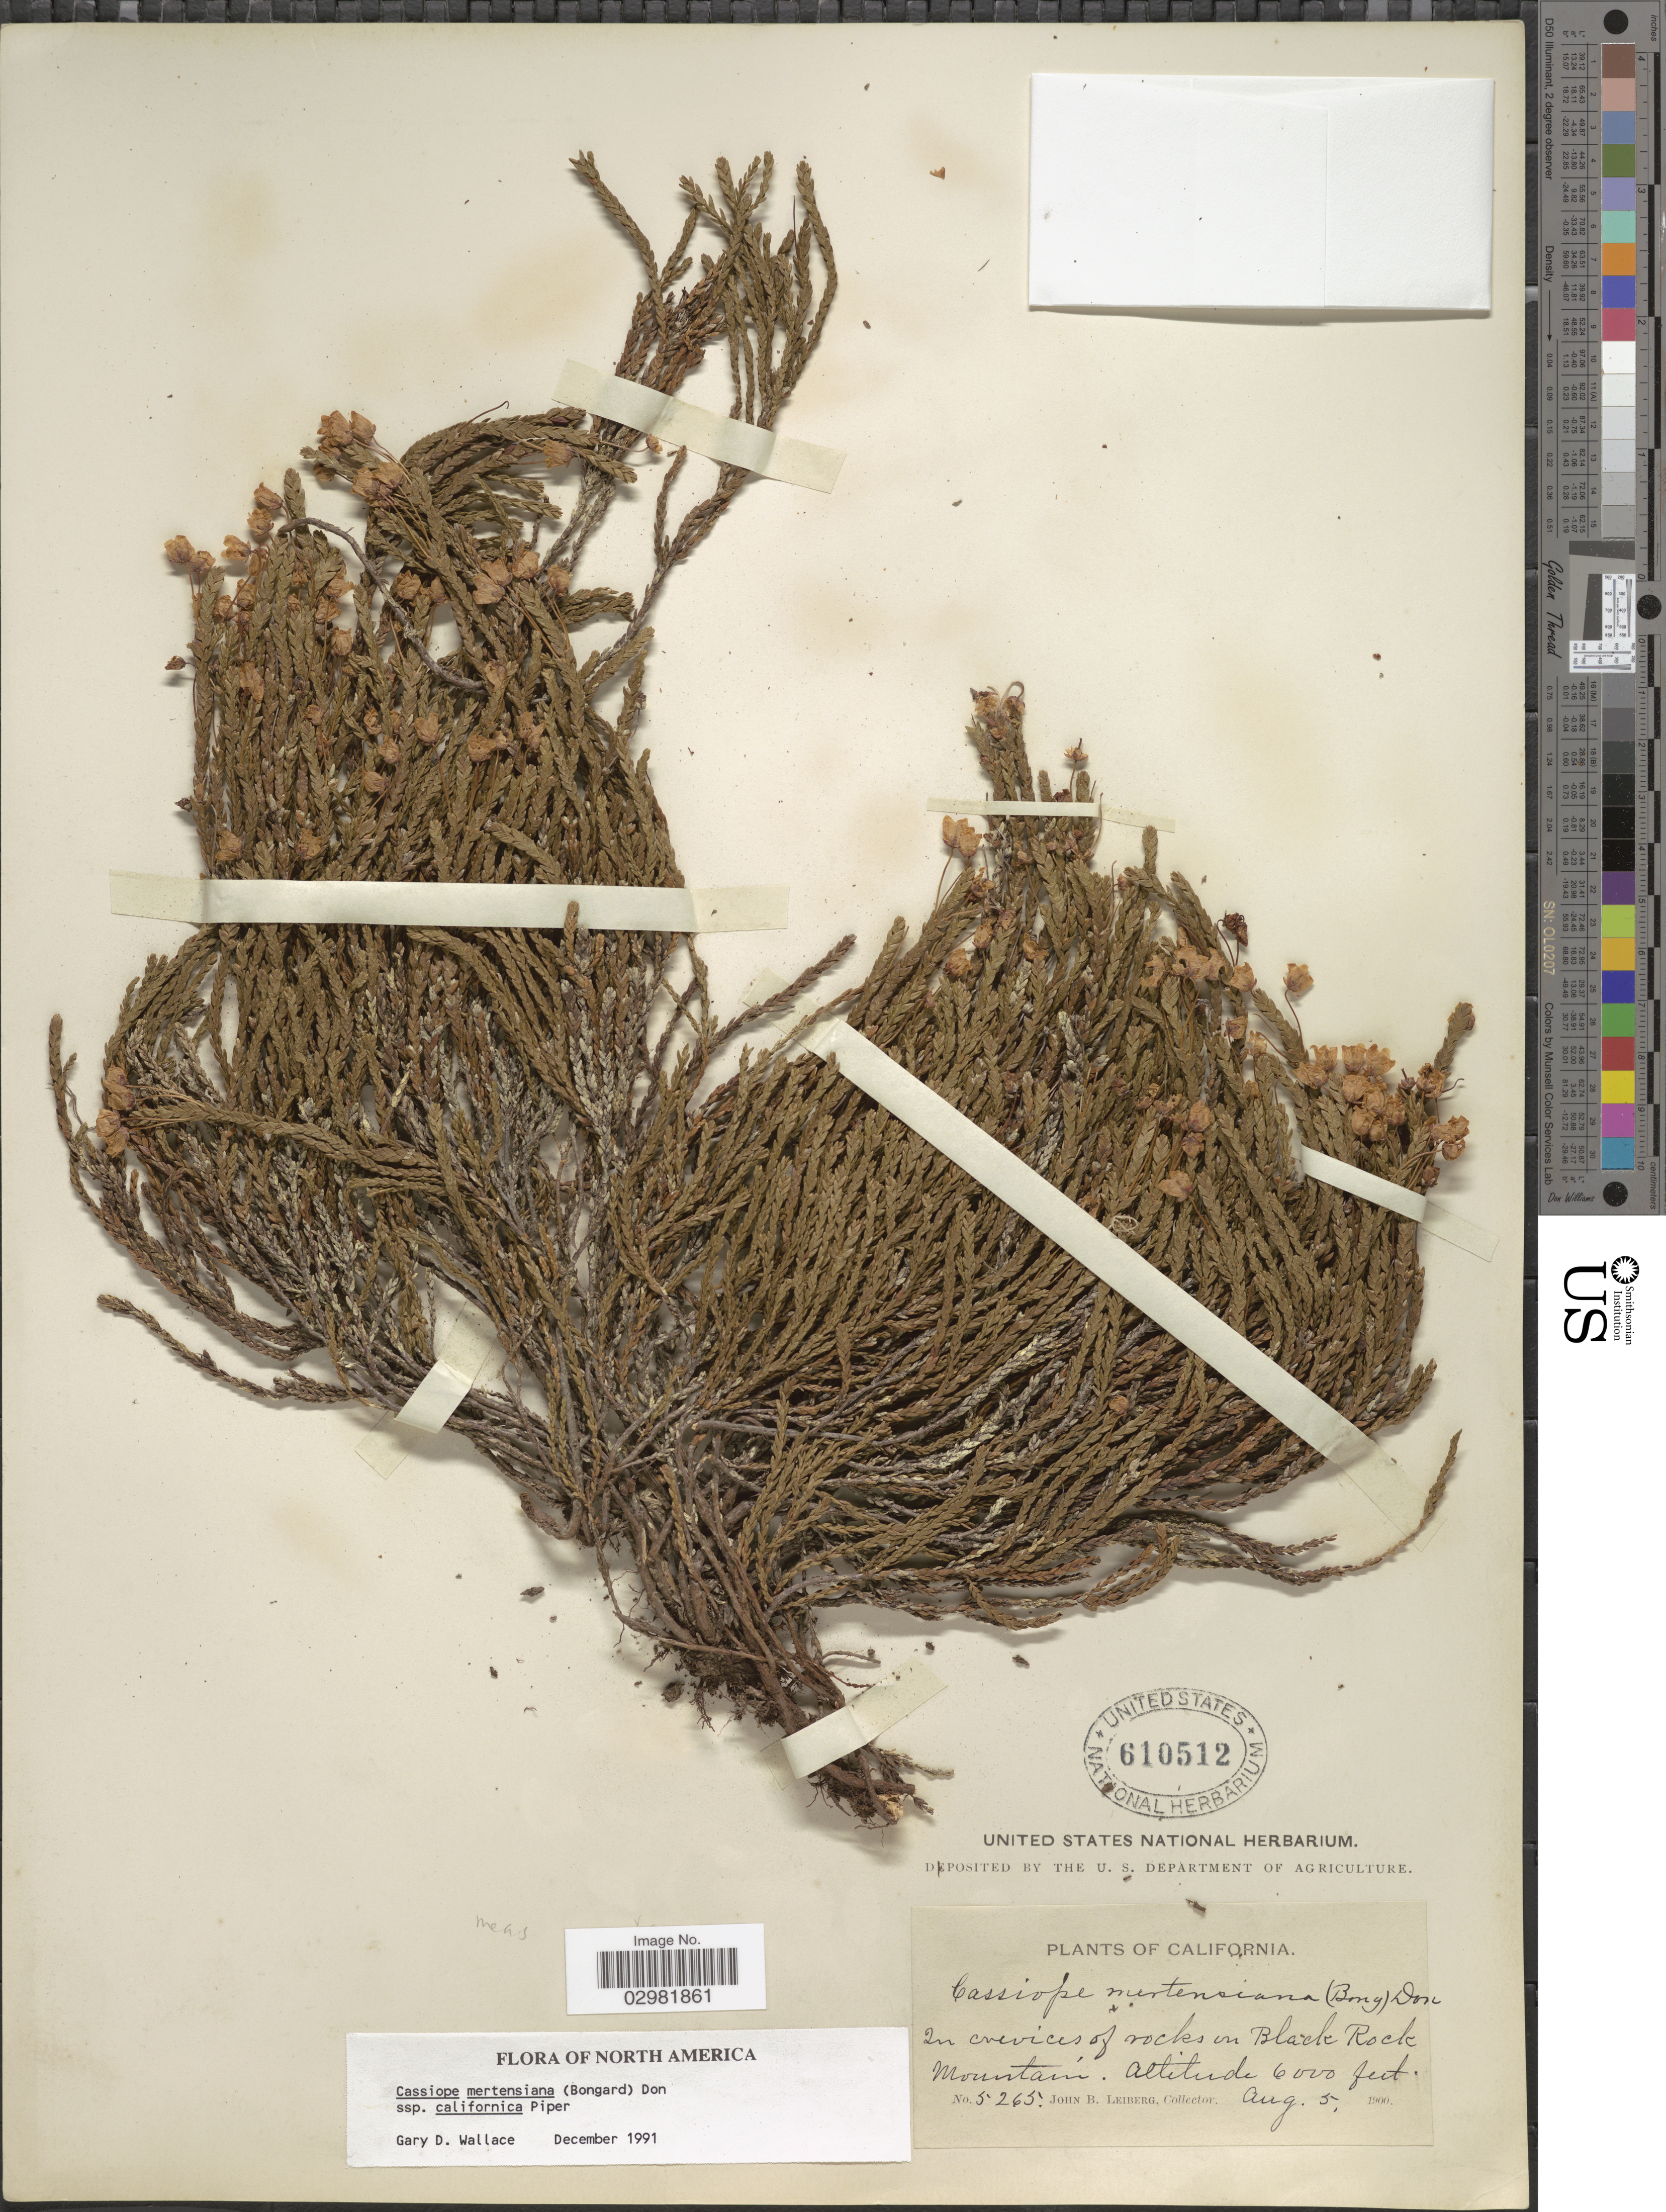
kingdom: Plantae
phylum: Tracheophyta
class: Magnoliopsida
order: Ericales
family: Ericaceae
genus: Cassiope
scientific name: Cassiope mertensiana subsp. californica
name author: Piper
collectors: J. B. Leiberg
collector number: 5265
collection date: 1900-08-05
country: United States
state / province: California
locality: In crevices of rocks on Black Rock Mountain.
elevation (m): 1829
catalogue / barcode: US 610512